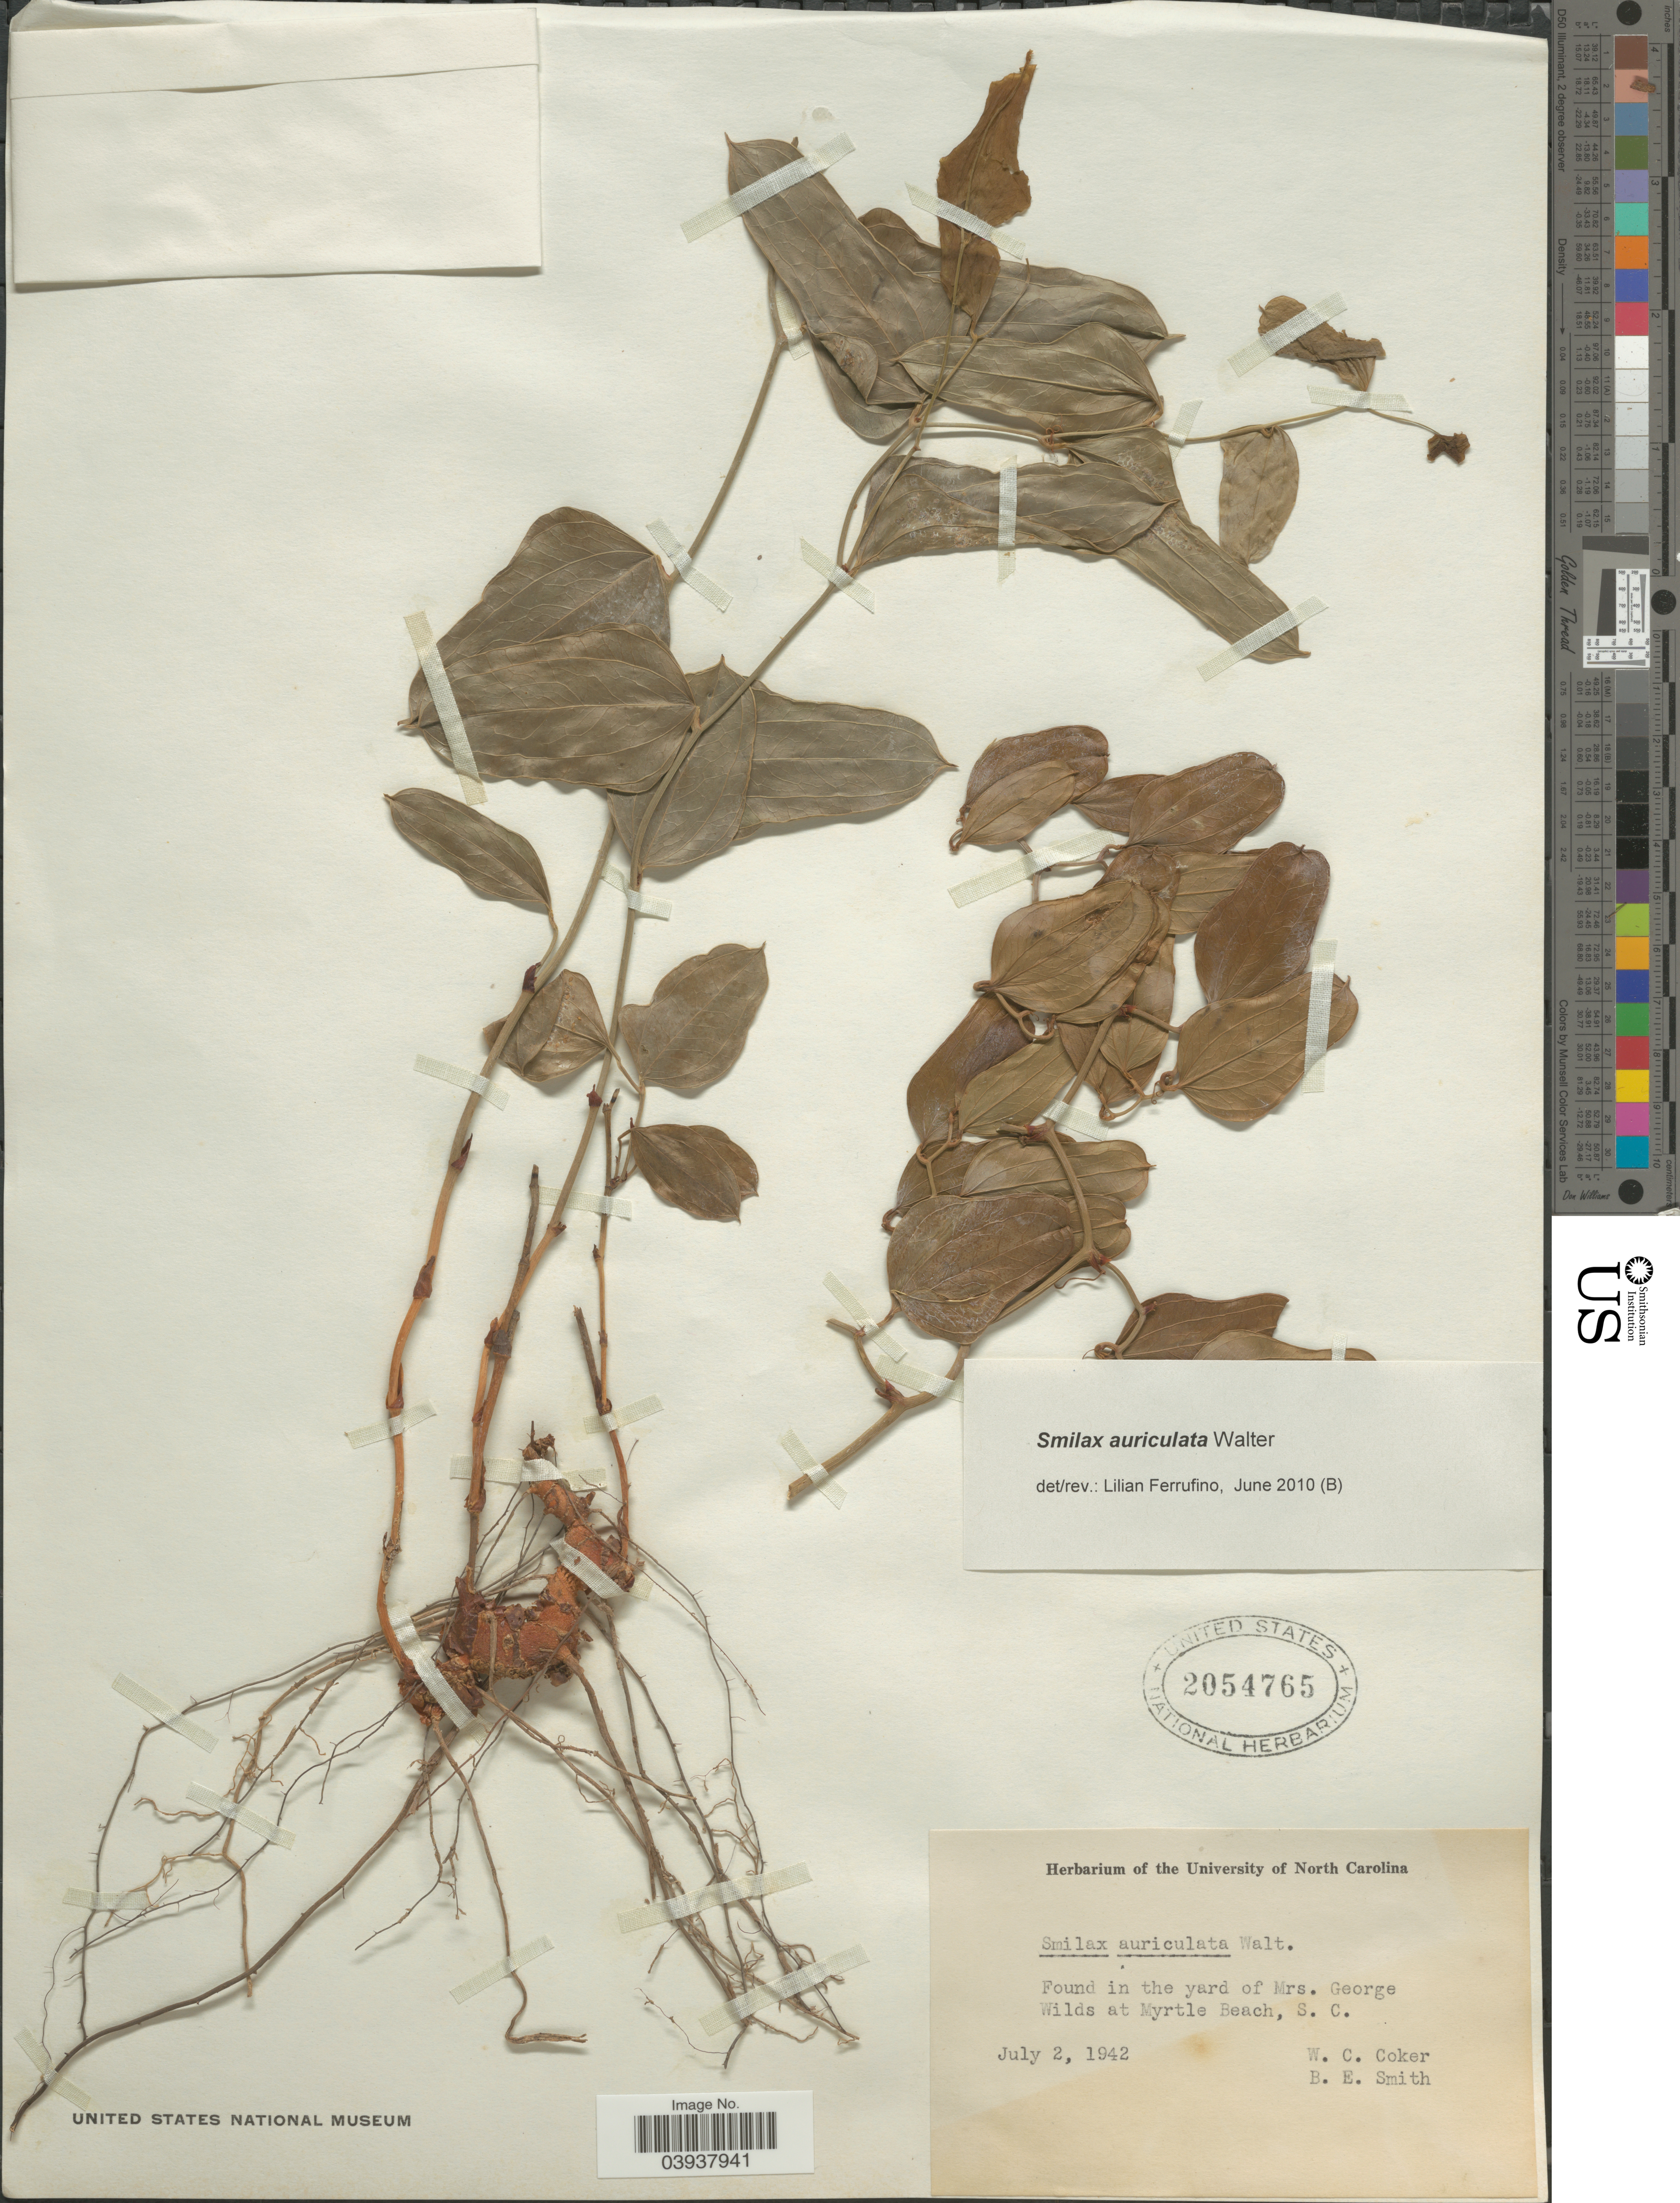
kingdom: Plantae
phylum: Tracheophyta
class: Liliopsida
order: Liliales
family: Smilacaceae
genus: Smilax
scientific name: Smilax auriculata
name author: Walter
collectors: W. Coker & B. D. Smith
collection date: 1942-07-02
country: United States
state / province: South Carolina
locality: Found in the yard of Mrs. George Wilds at Myrtle Beach.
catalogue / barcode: US 2054765